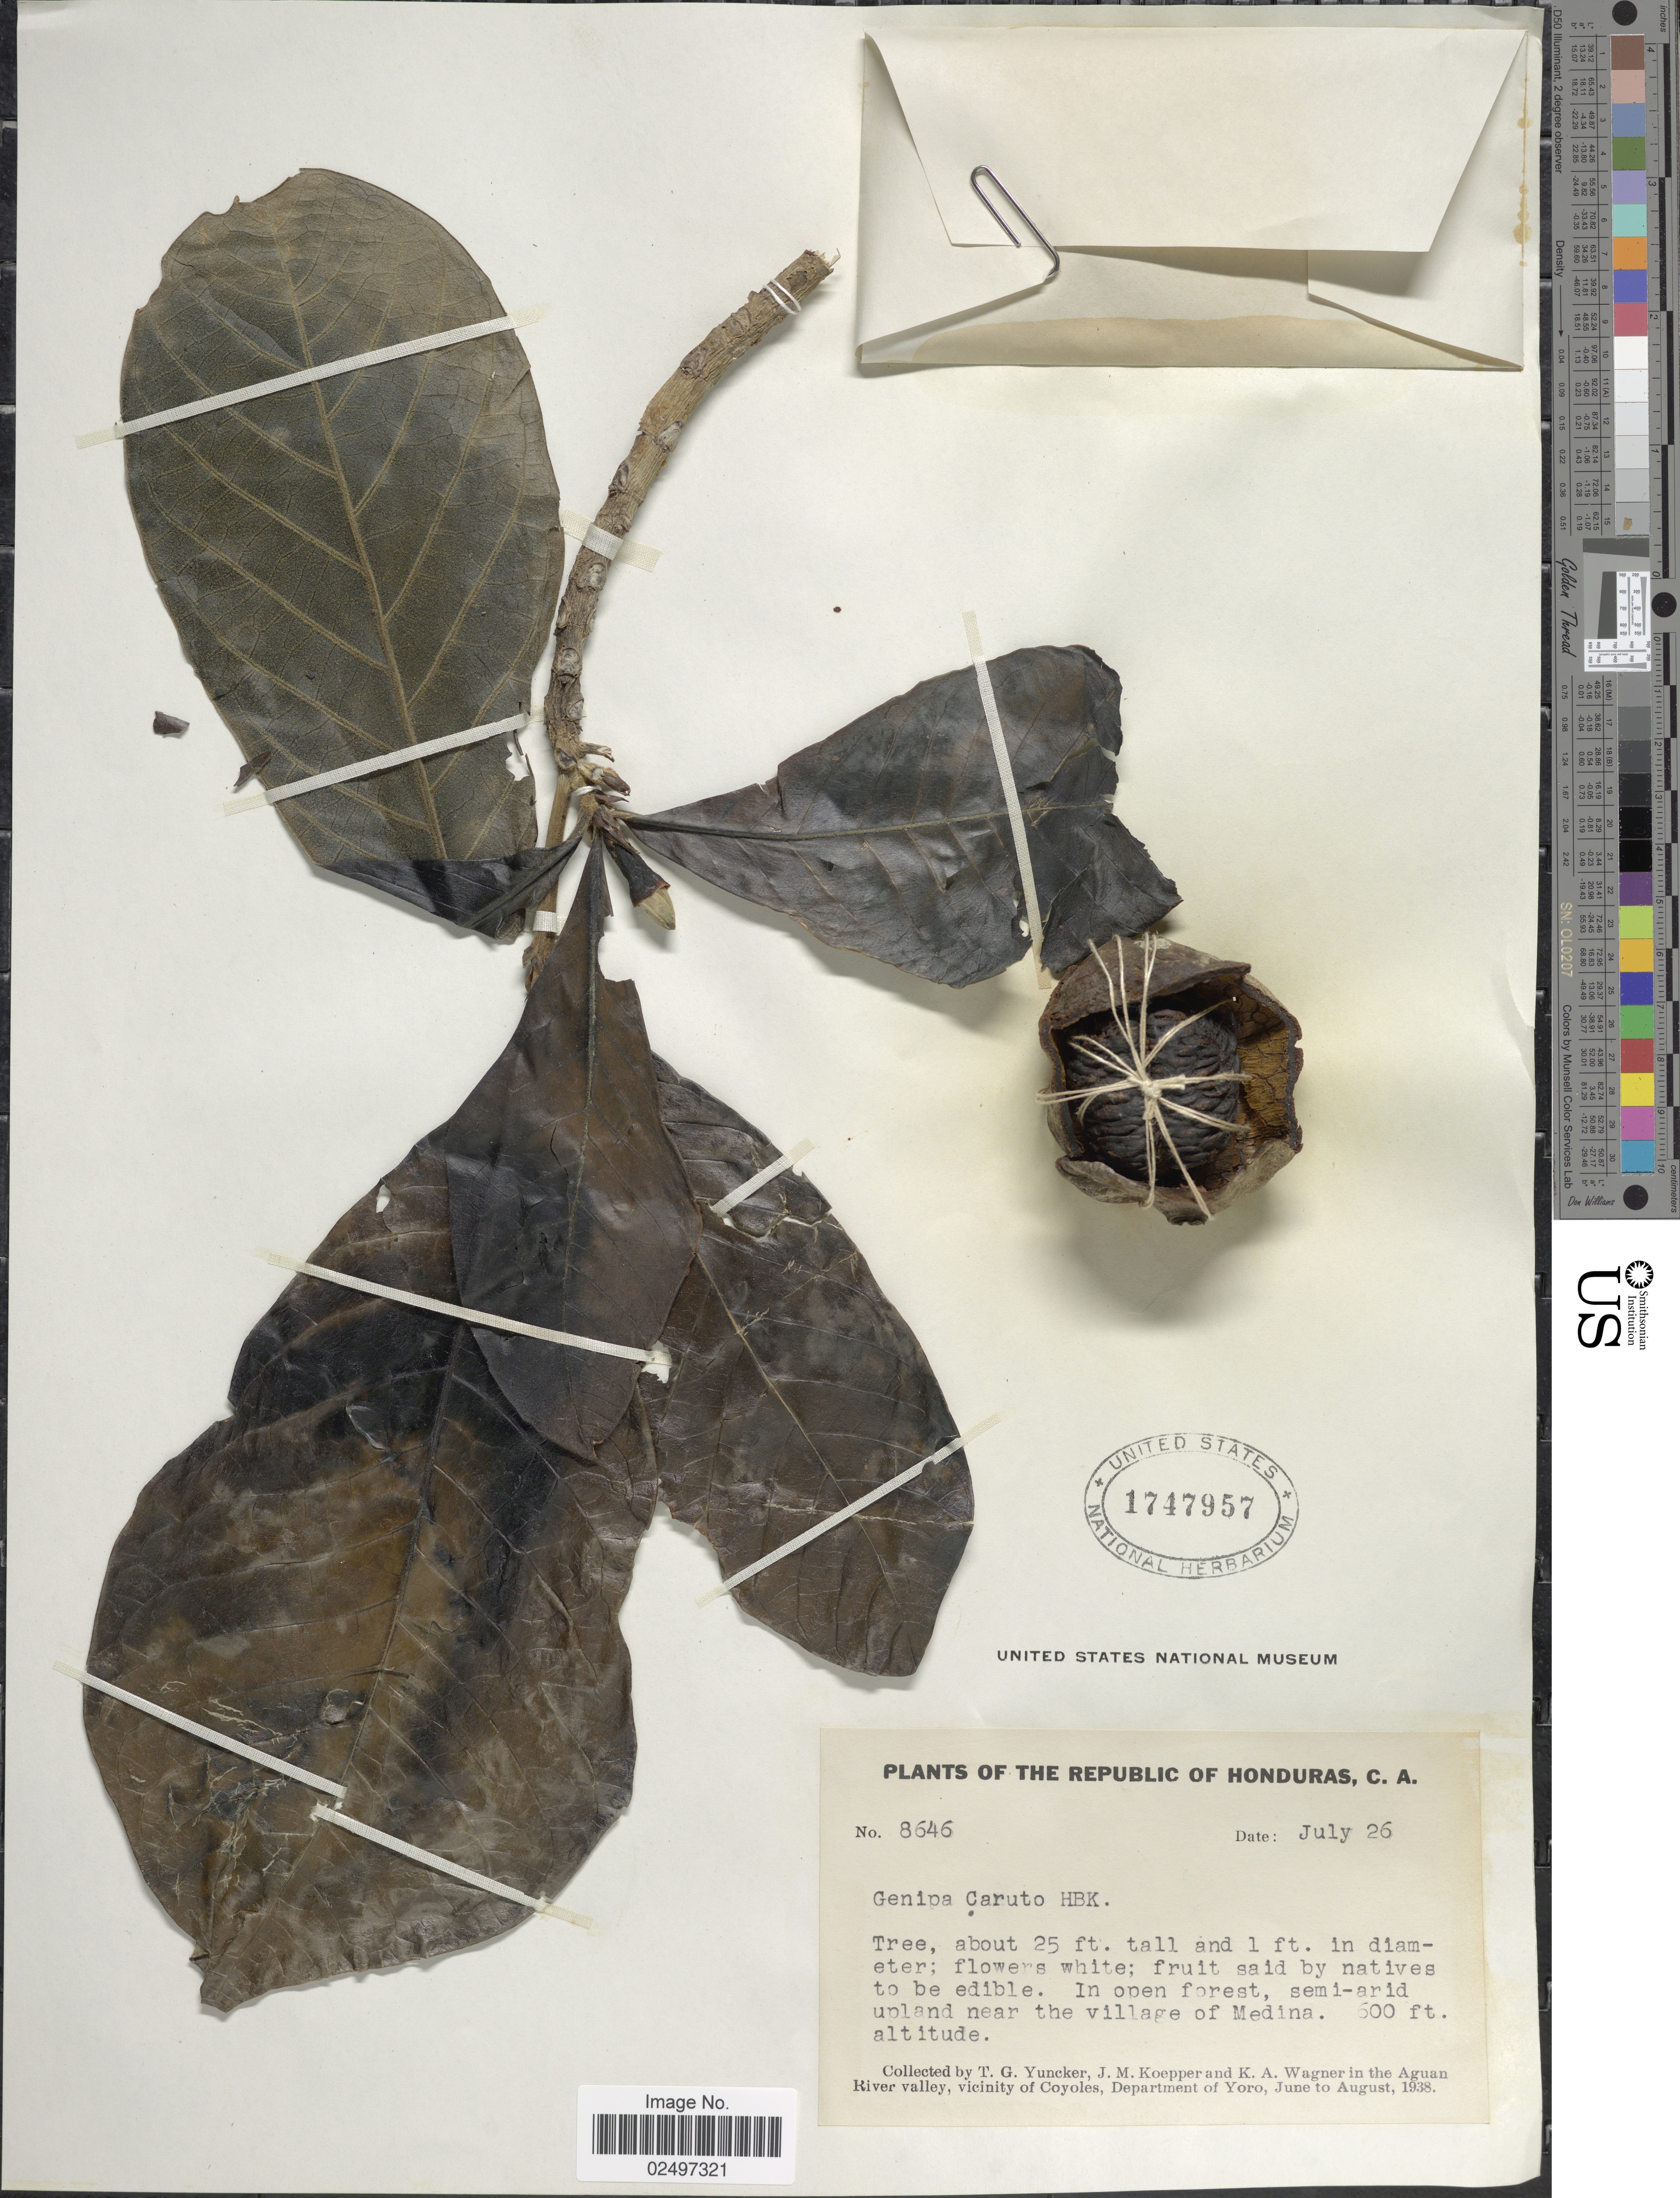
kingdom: Plantae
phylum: Tracheophyta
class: Magnoliopsida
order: Gentianales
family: Rubiaceae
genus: Genipa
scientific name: Genipa americana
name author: L.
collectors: T. G. Yuncker, J. M. Koepper & K. A. Wagner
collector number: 8646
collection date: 1938-07-26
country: Honduras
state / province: Yoro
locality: In the Aguan River Valley, vicinity of Coyoles, Department of Yoro, In open forest, semi-arid upland near the village of Medina.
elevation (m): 183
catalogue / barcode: US 1747957